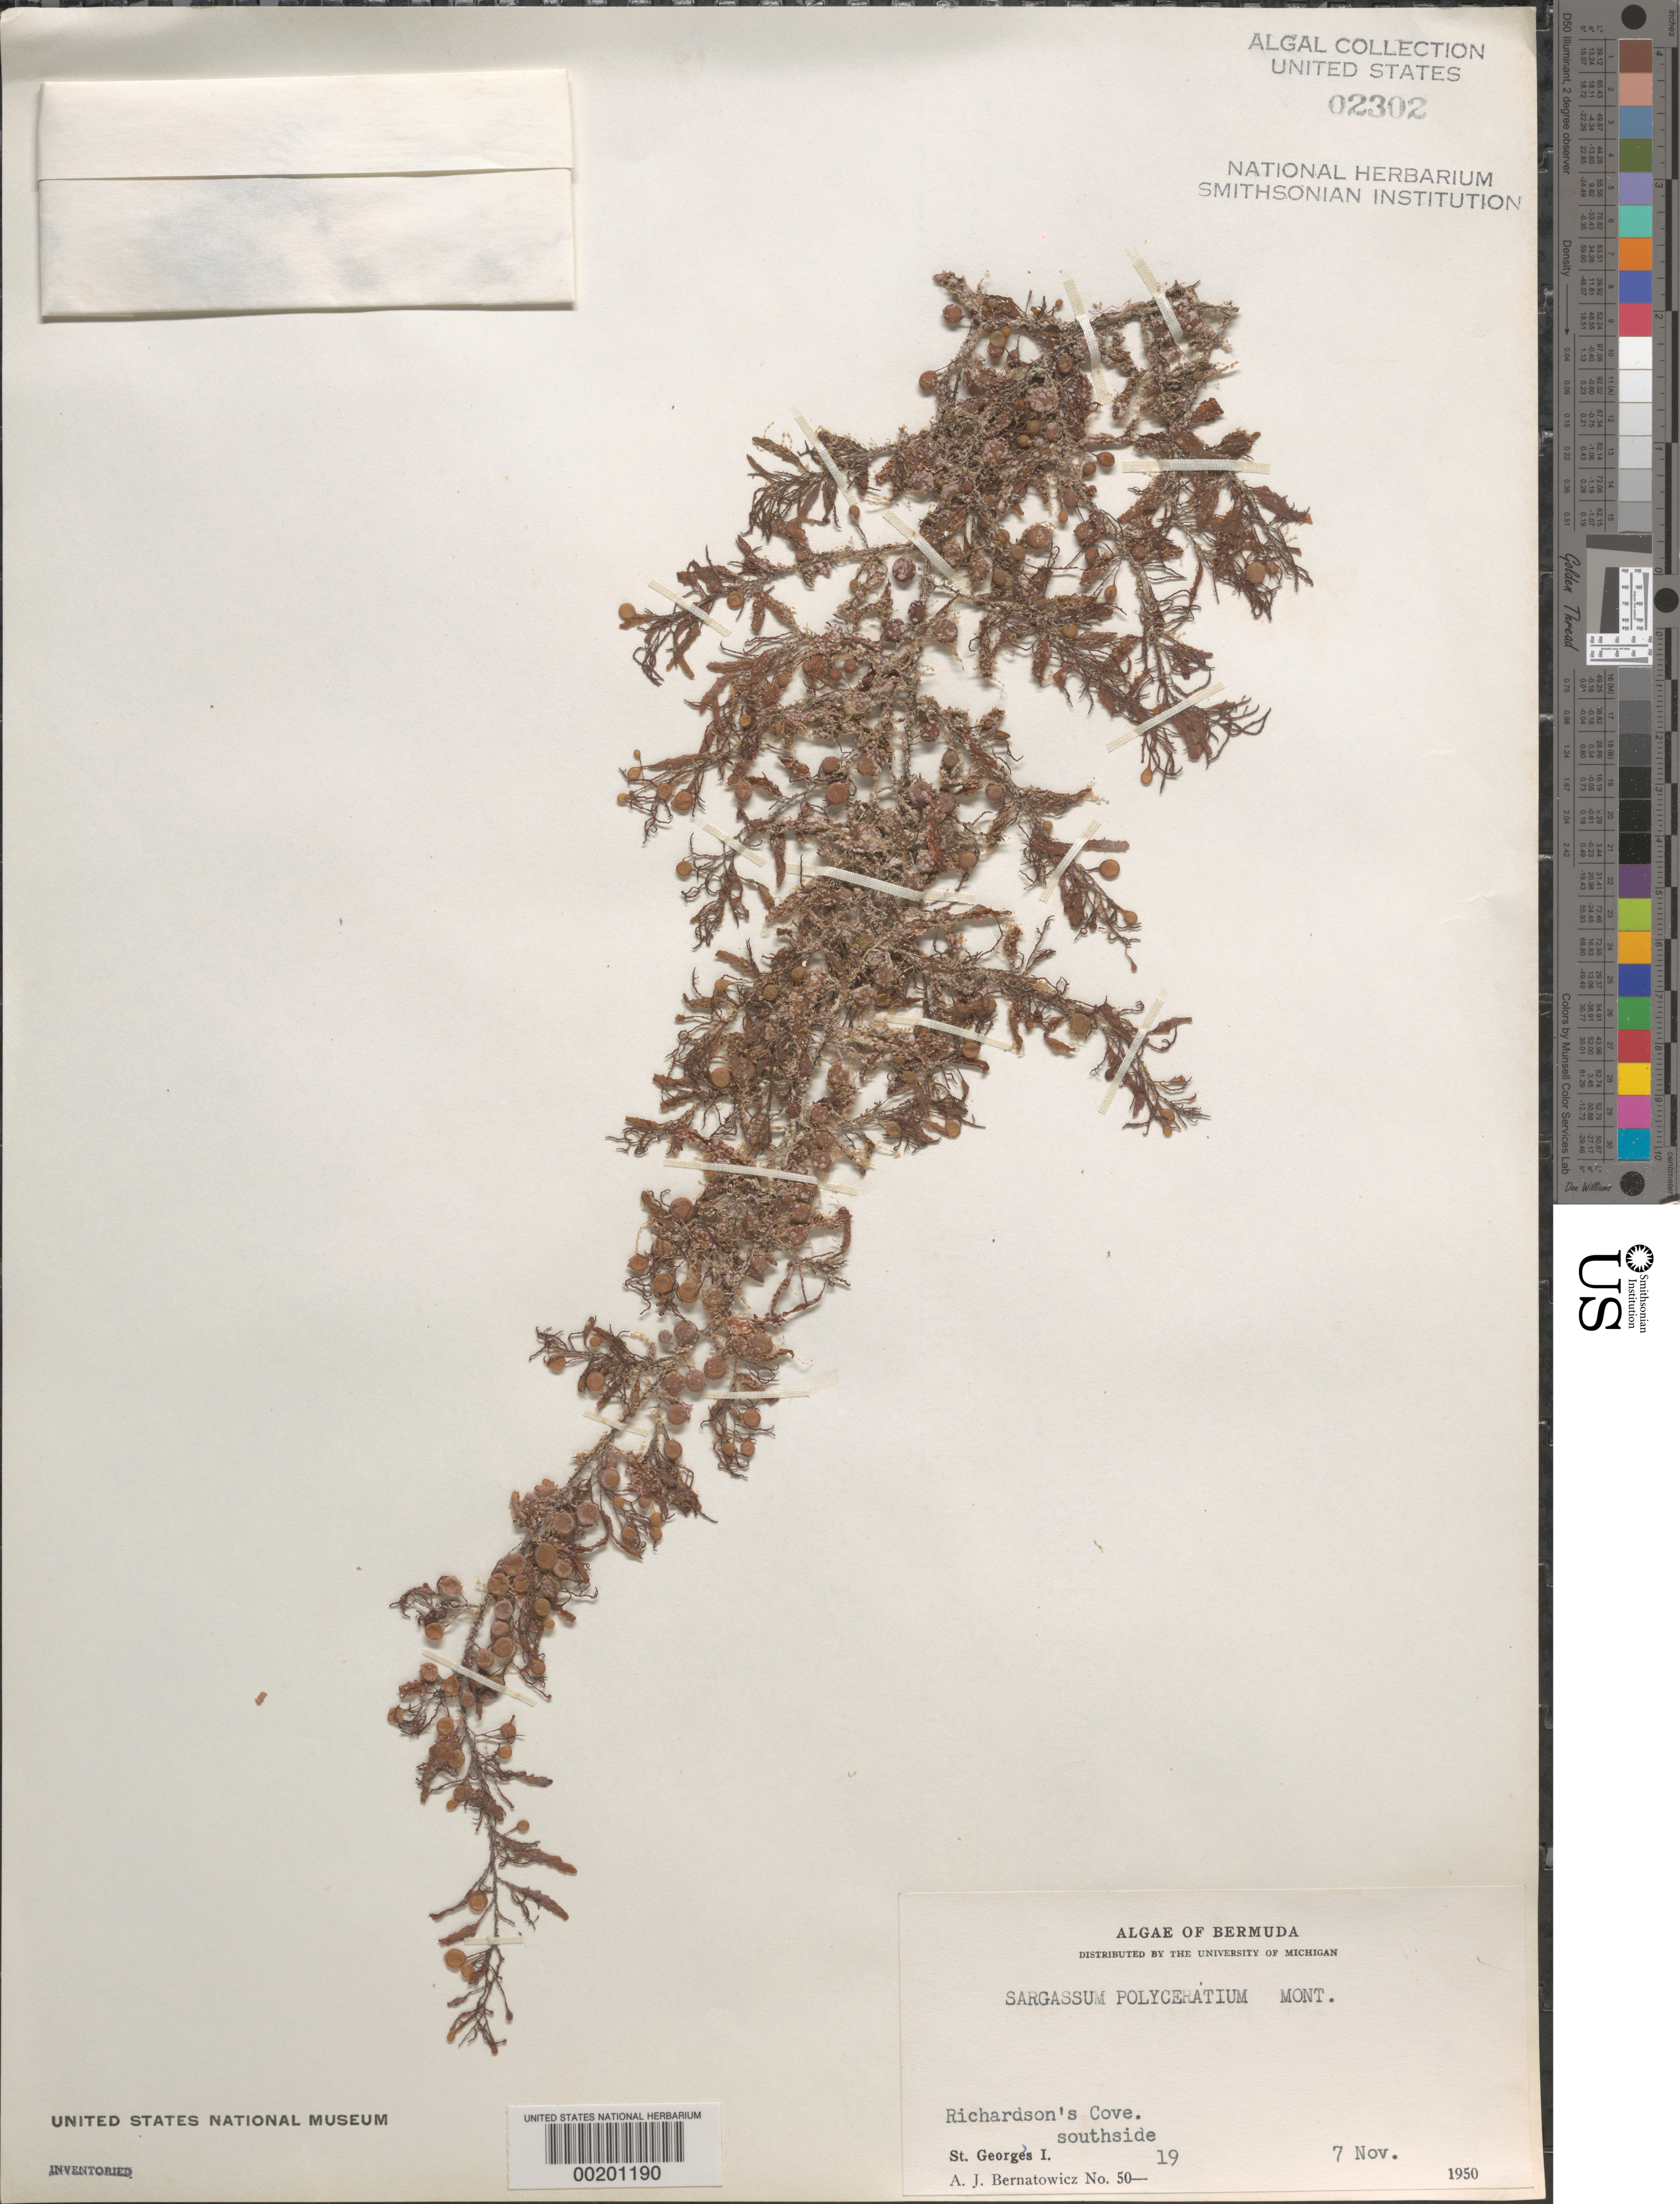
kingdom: Chromista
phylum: Ochrophyta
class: Phaeophyceae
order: Fucales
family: Sargassaceae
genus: Sargassum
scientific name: Sargassum polyceratium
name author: Mont.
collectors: A. Bernatowicz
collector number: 50-19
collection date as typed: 07 Nov 1950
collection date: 1950-11-07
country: Bermuda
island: St. George's Island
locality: Richardson's Cove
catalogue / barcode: US 2302